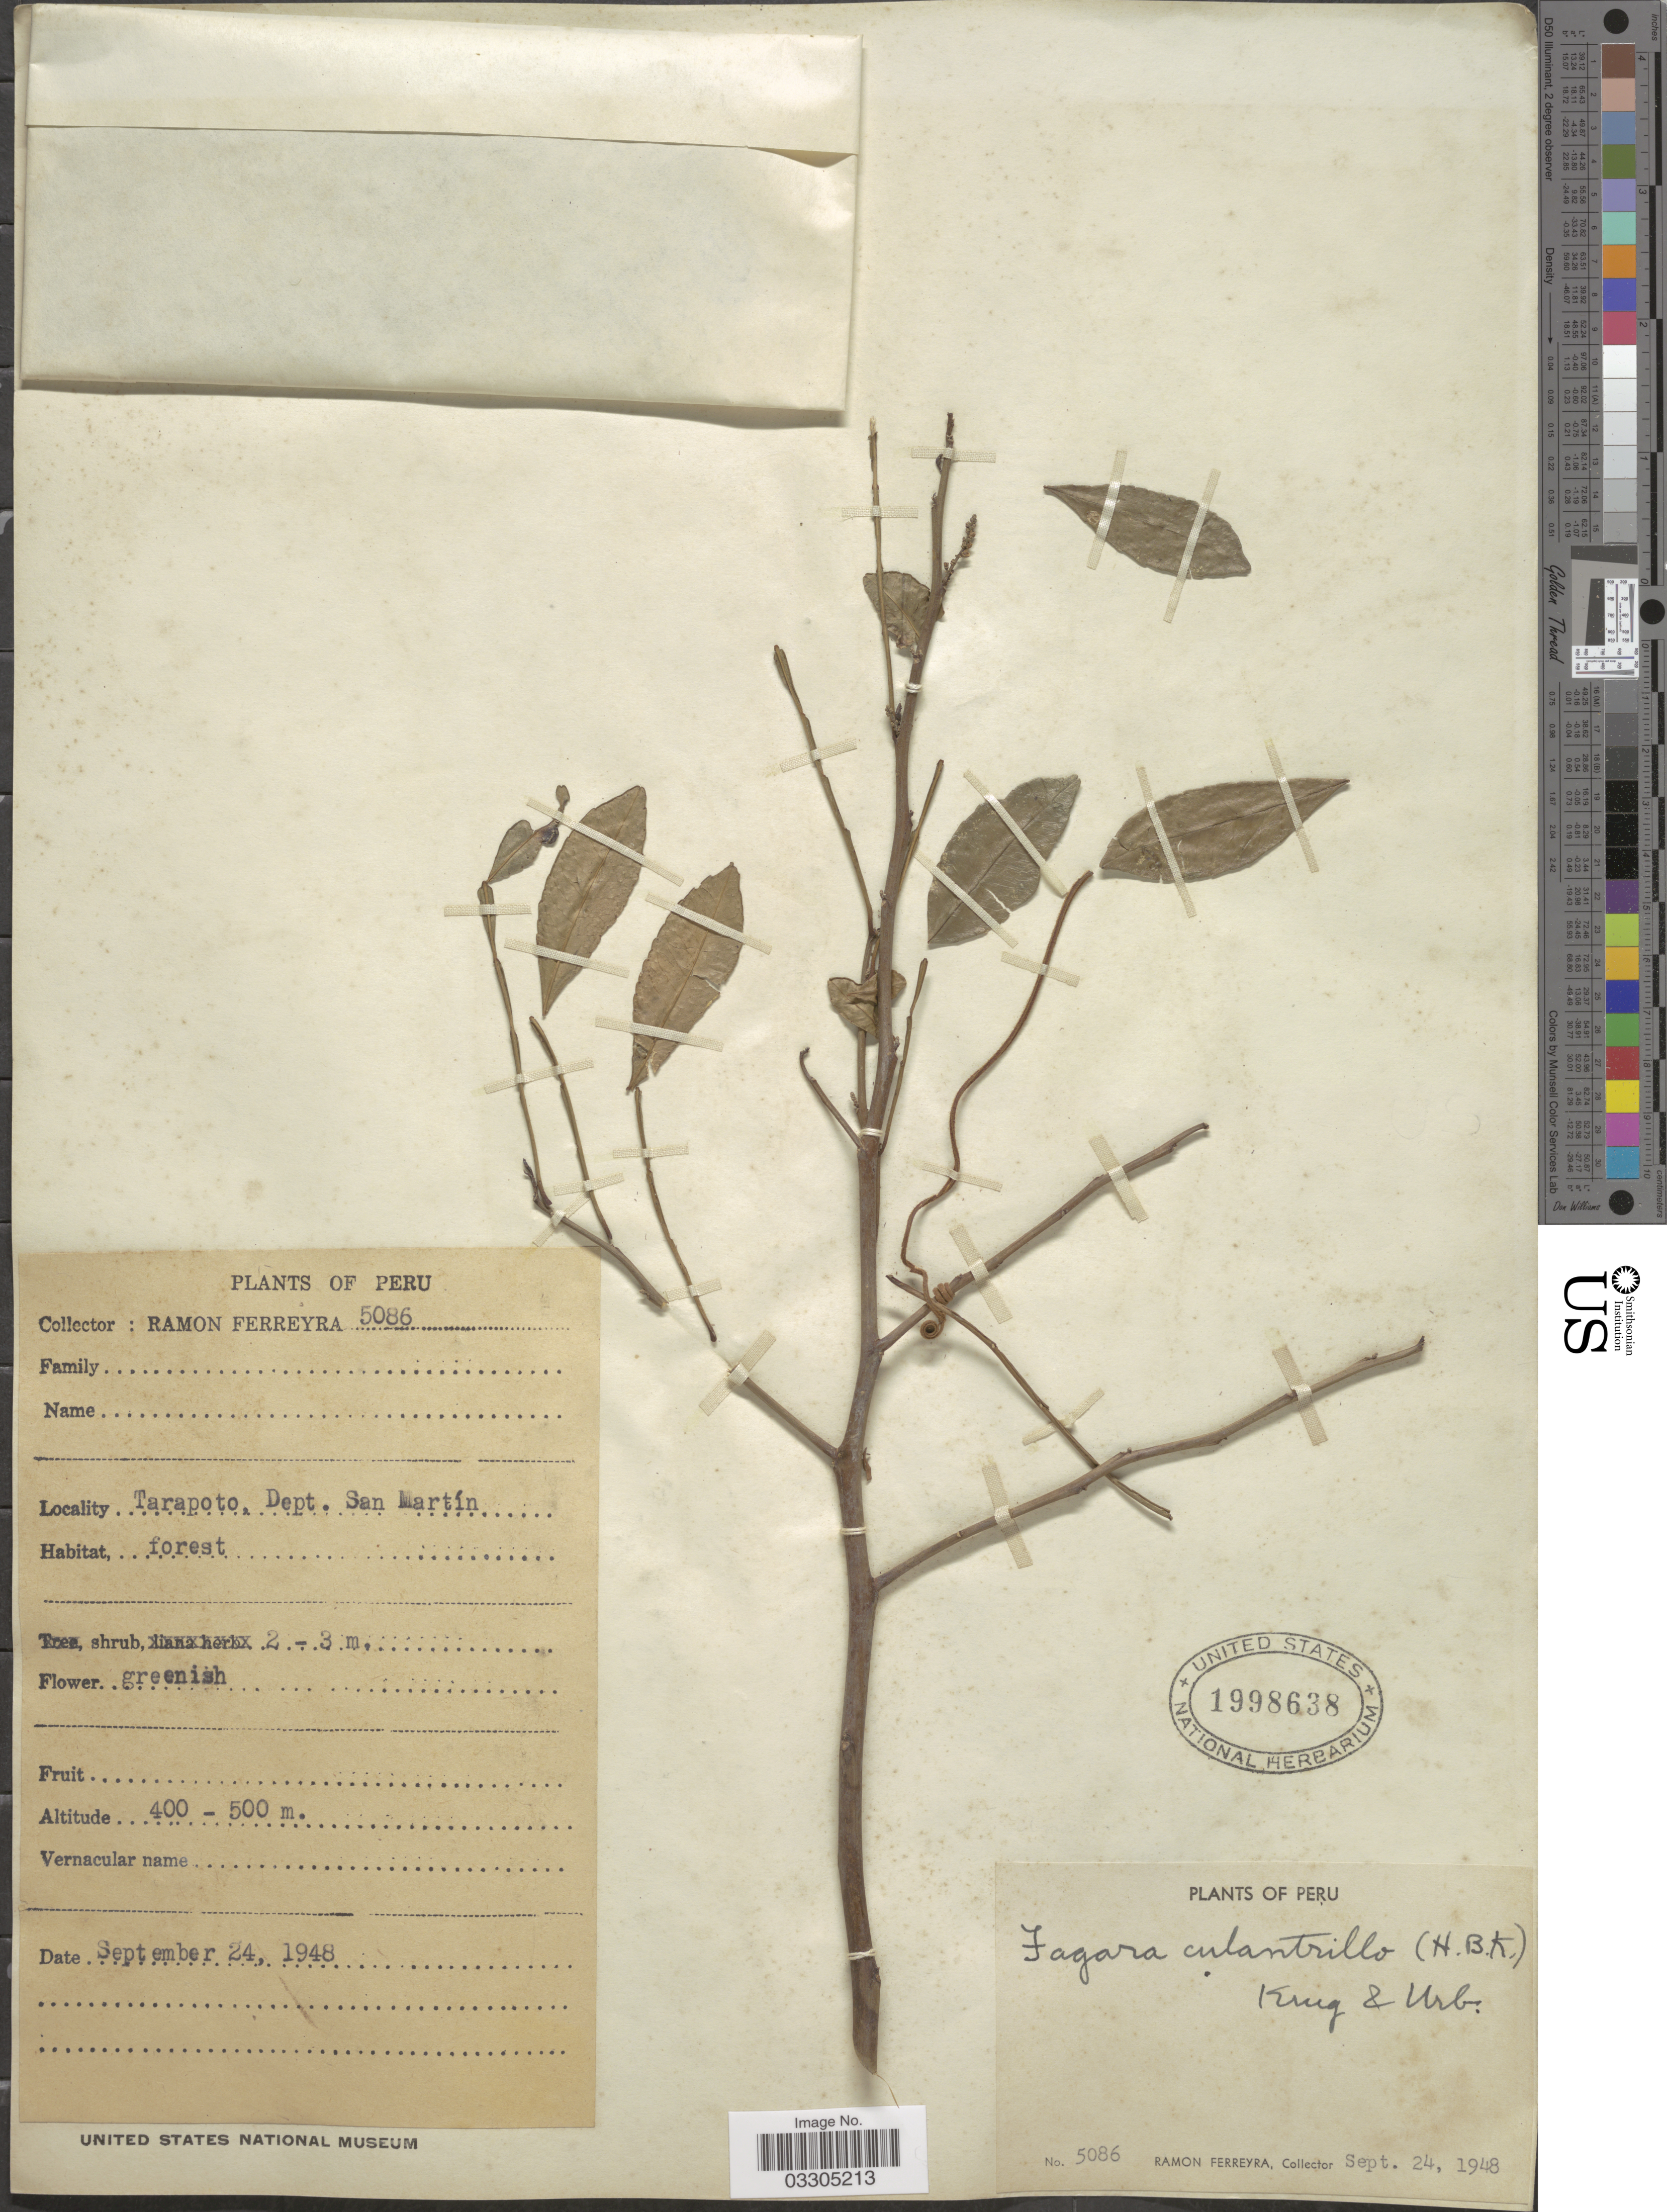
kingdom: Plantae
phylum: Tracheophyta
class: Magnoliopsida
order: Sapindales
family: Rutaceae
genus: Zanthoxylum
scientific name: Zanthoxylum culantrillo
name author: Kunth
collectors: R. A. Ferreyra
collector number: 5086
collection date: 1948-09-24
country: Peru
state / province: San Martín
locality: Tarapoto, Dept. San Martín.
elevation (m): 400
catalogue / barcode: US 1998638